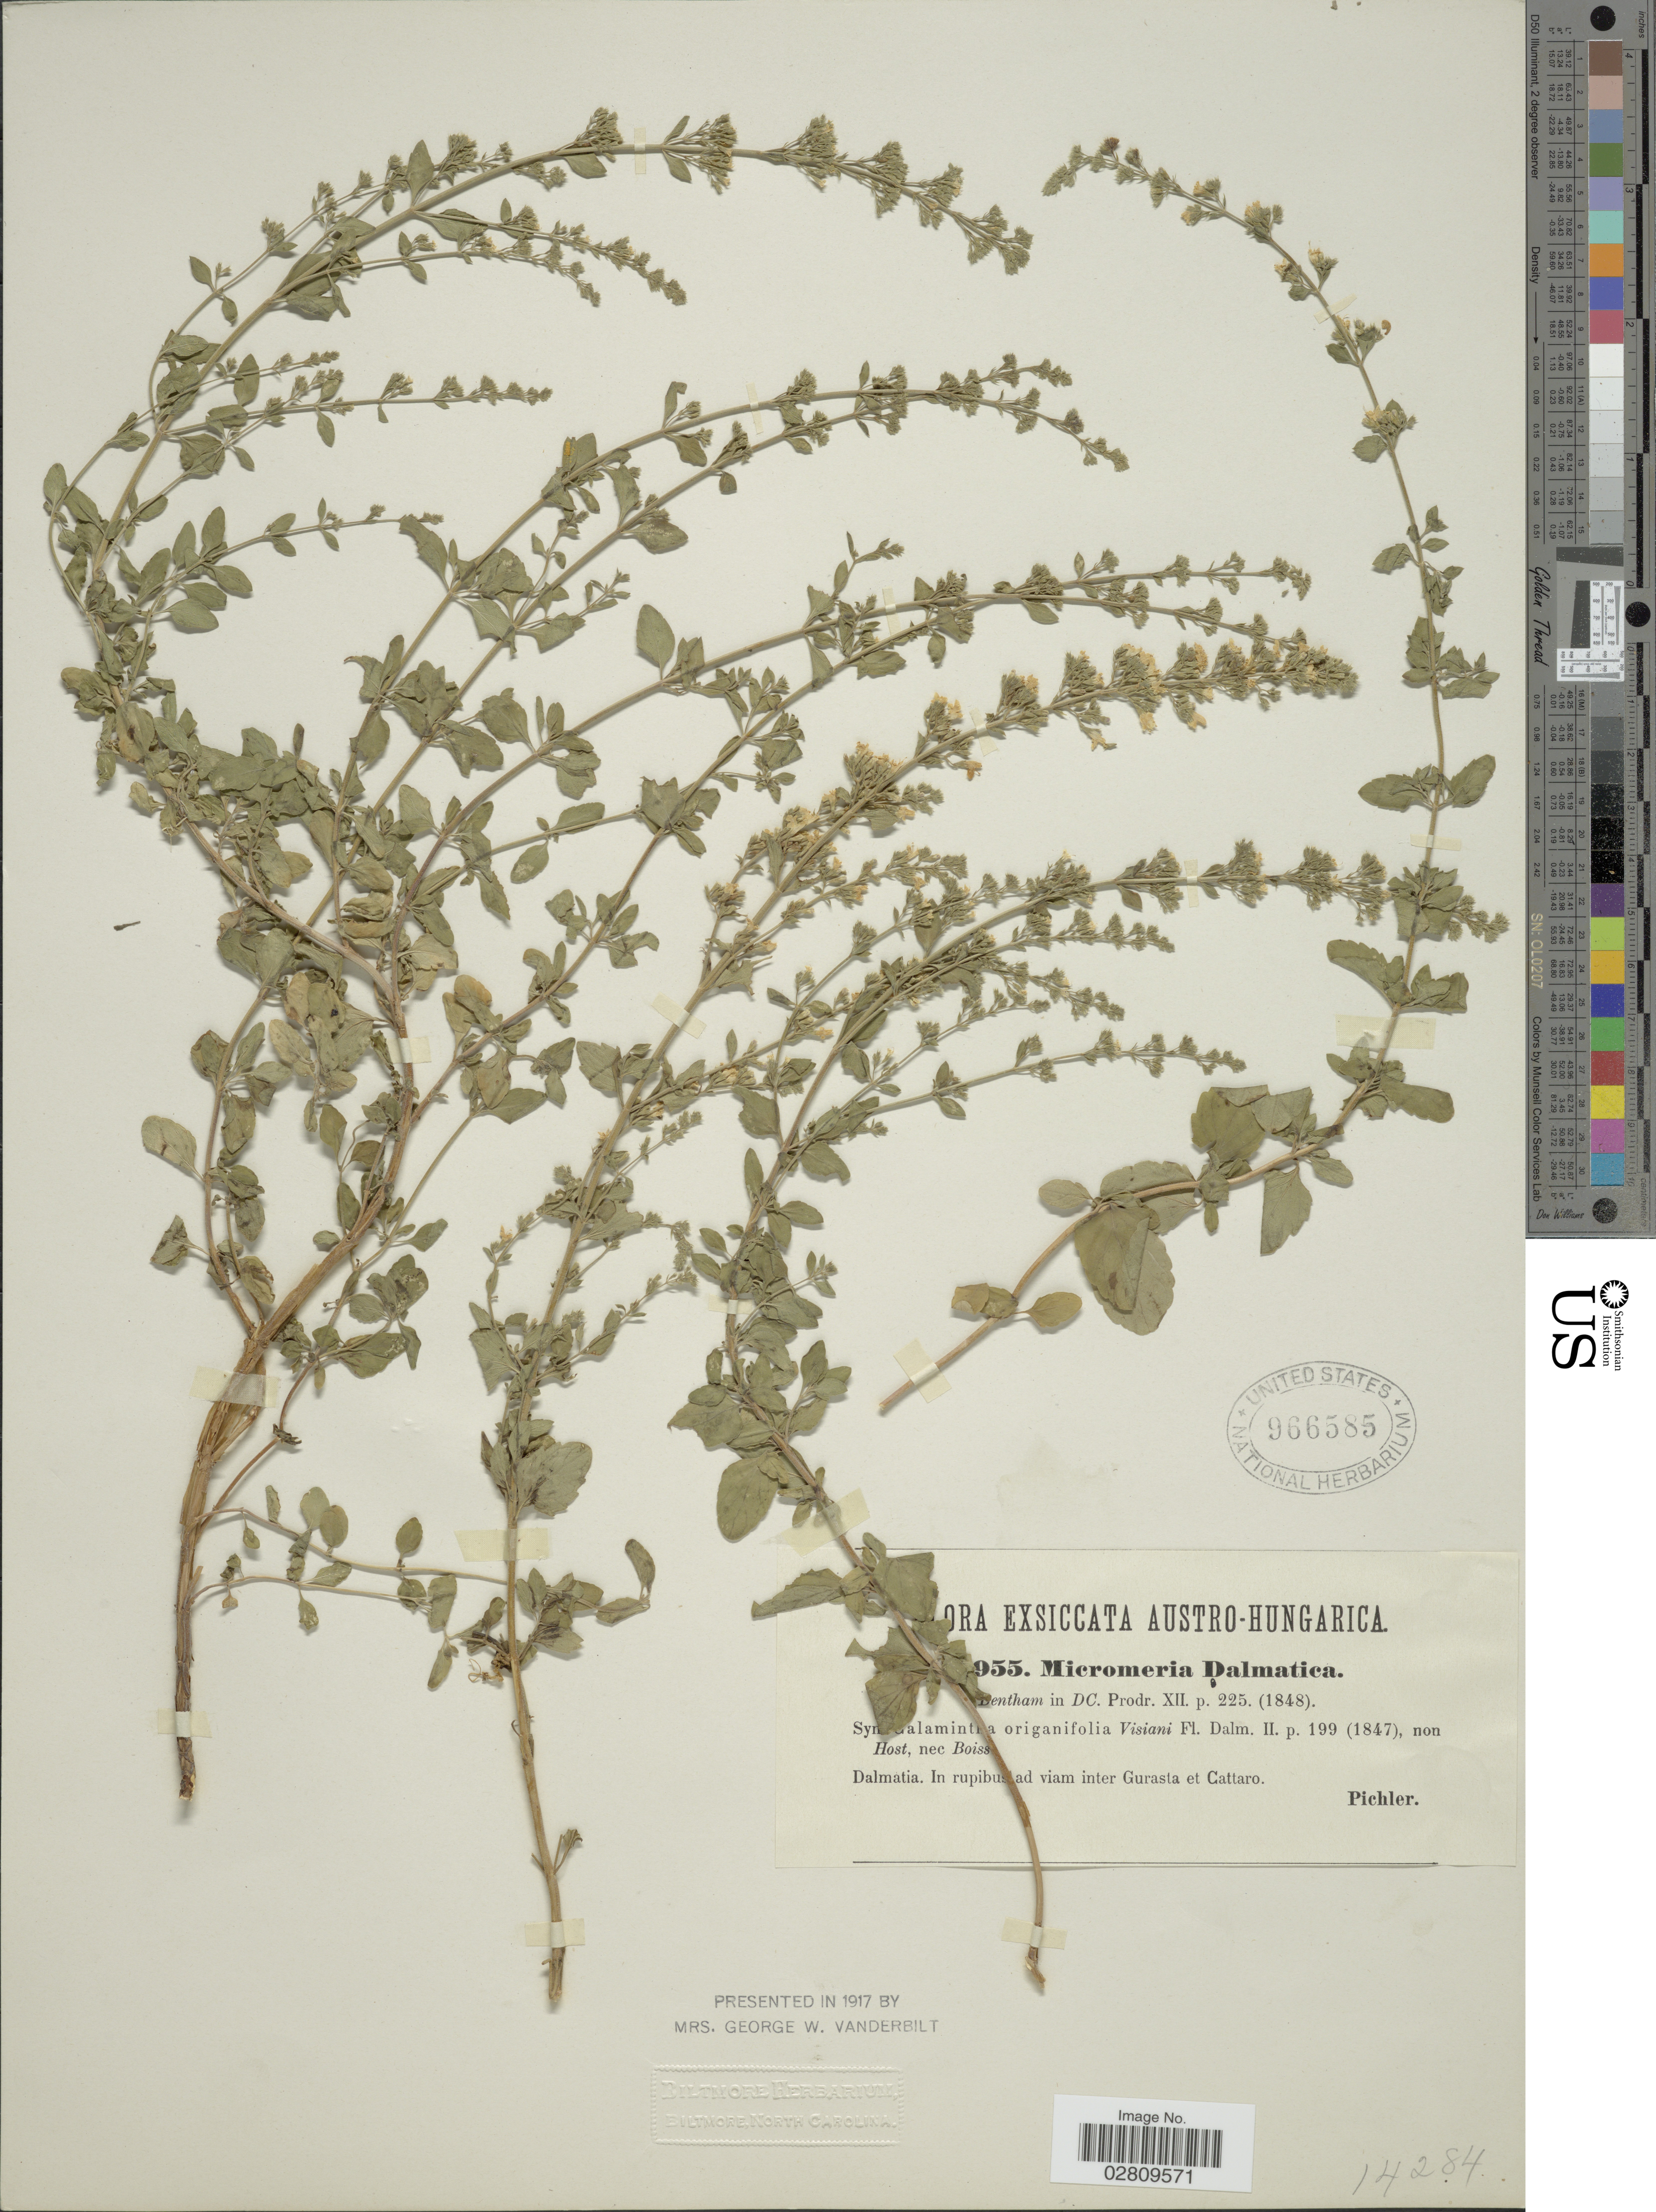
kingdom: Plantae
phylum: Tracheophyta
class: Magnoliopsida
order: Lamiales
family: Lamiaceae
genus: Micromeria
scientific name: Micromeria dalmatica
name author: Benth.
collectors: Pichler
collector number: !955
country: Croatia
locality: Dalmatia. In rupibu [illegible text] ad viam inter Gurasta et Cattaro.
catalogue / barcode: US 966585